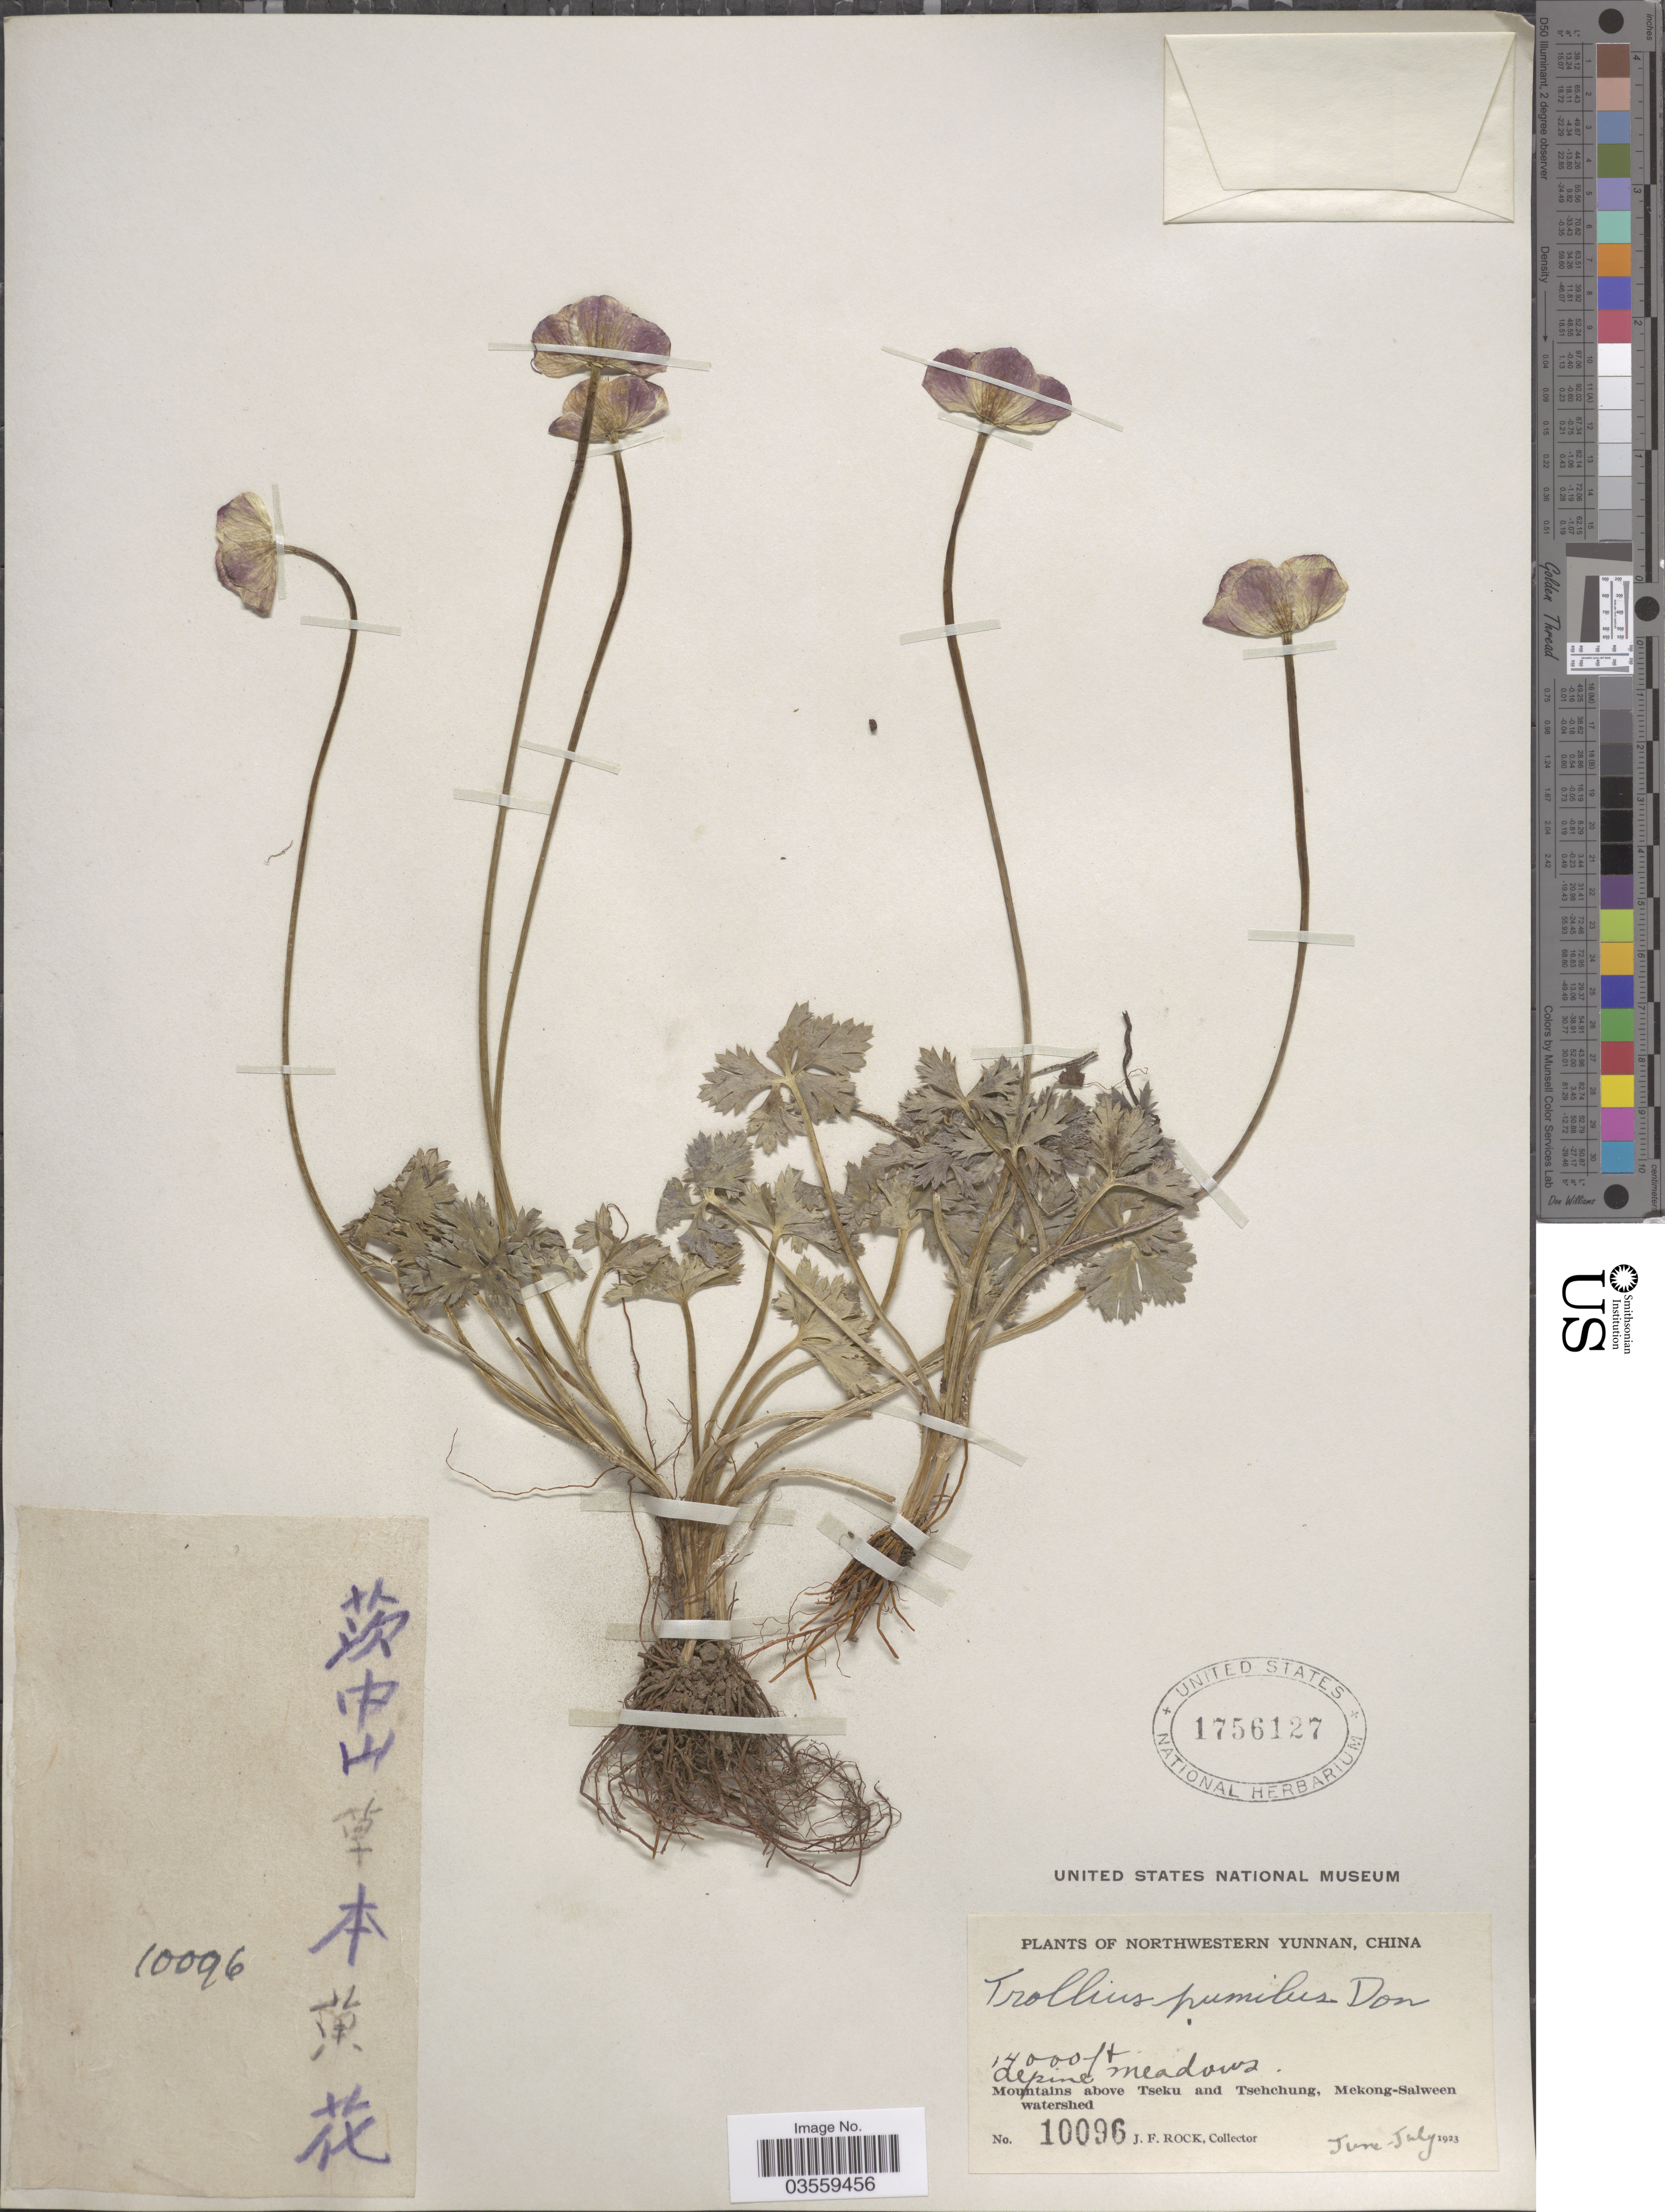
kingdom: Plantae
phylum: Tracheophyta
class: Magnoliopsida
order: Ranunculales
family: Ranunculaceae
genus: Trollius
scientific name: Trollius pumilus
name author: D. Don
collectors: J. Rock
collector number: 10096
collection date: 1923-06/1923-07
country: China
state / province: Yunnan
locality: Northwestern Yunnan. Mountains above Tseku and Tsehchung, Mekong-Salween watershed.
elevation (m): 4267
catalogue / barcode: US 1756127